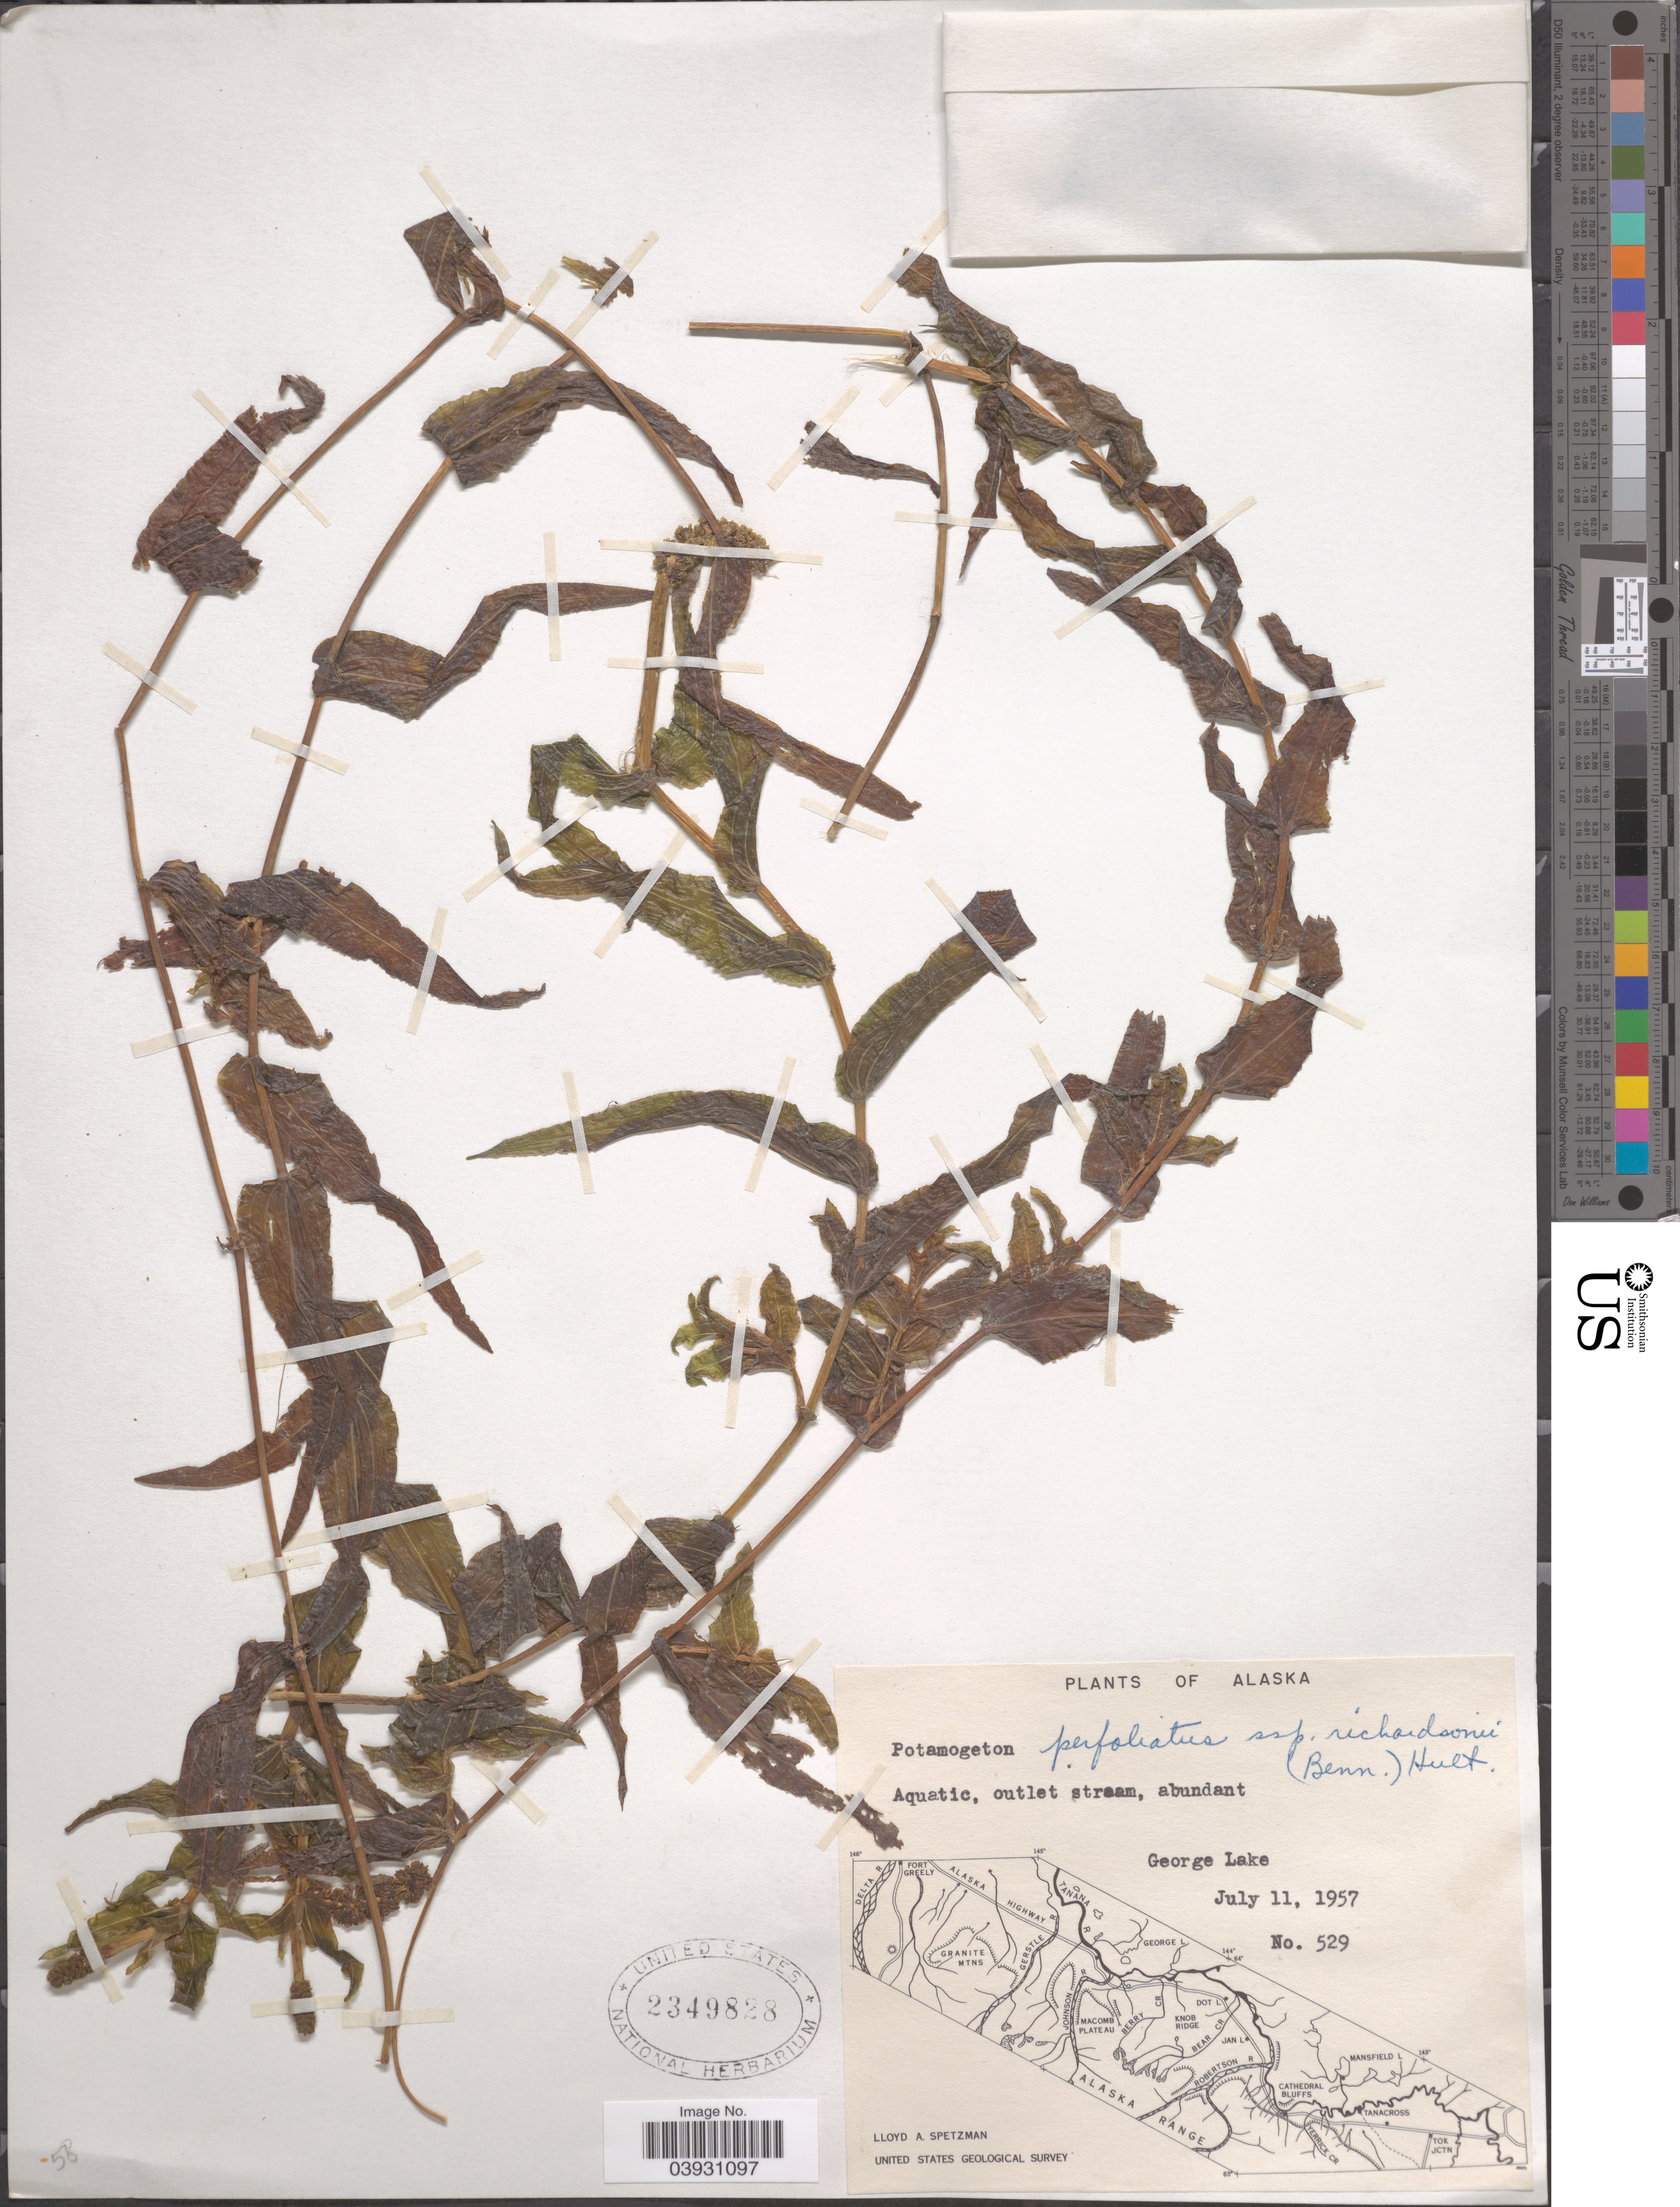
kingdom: Plantae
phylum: Tracheophyta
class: Liliopsida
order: Alismatales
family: Potamogetonaceae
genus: Potamogeton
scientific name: Potamogeton richardsonii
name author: (A.W. Benn.) Rydb.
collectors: L. Spetzman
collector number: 529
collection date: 1957-07-11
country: United States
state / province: Alaska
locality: Outlet stream, George Lake.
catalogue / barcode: US 2349828